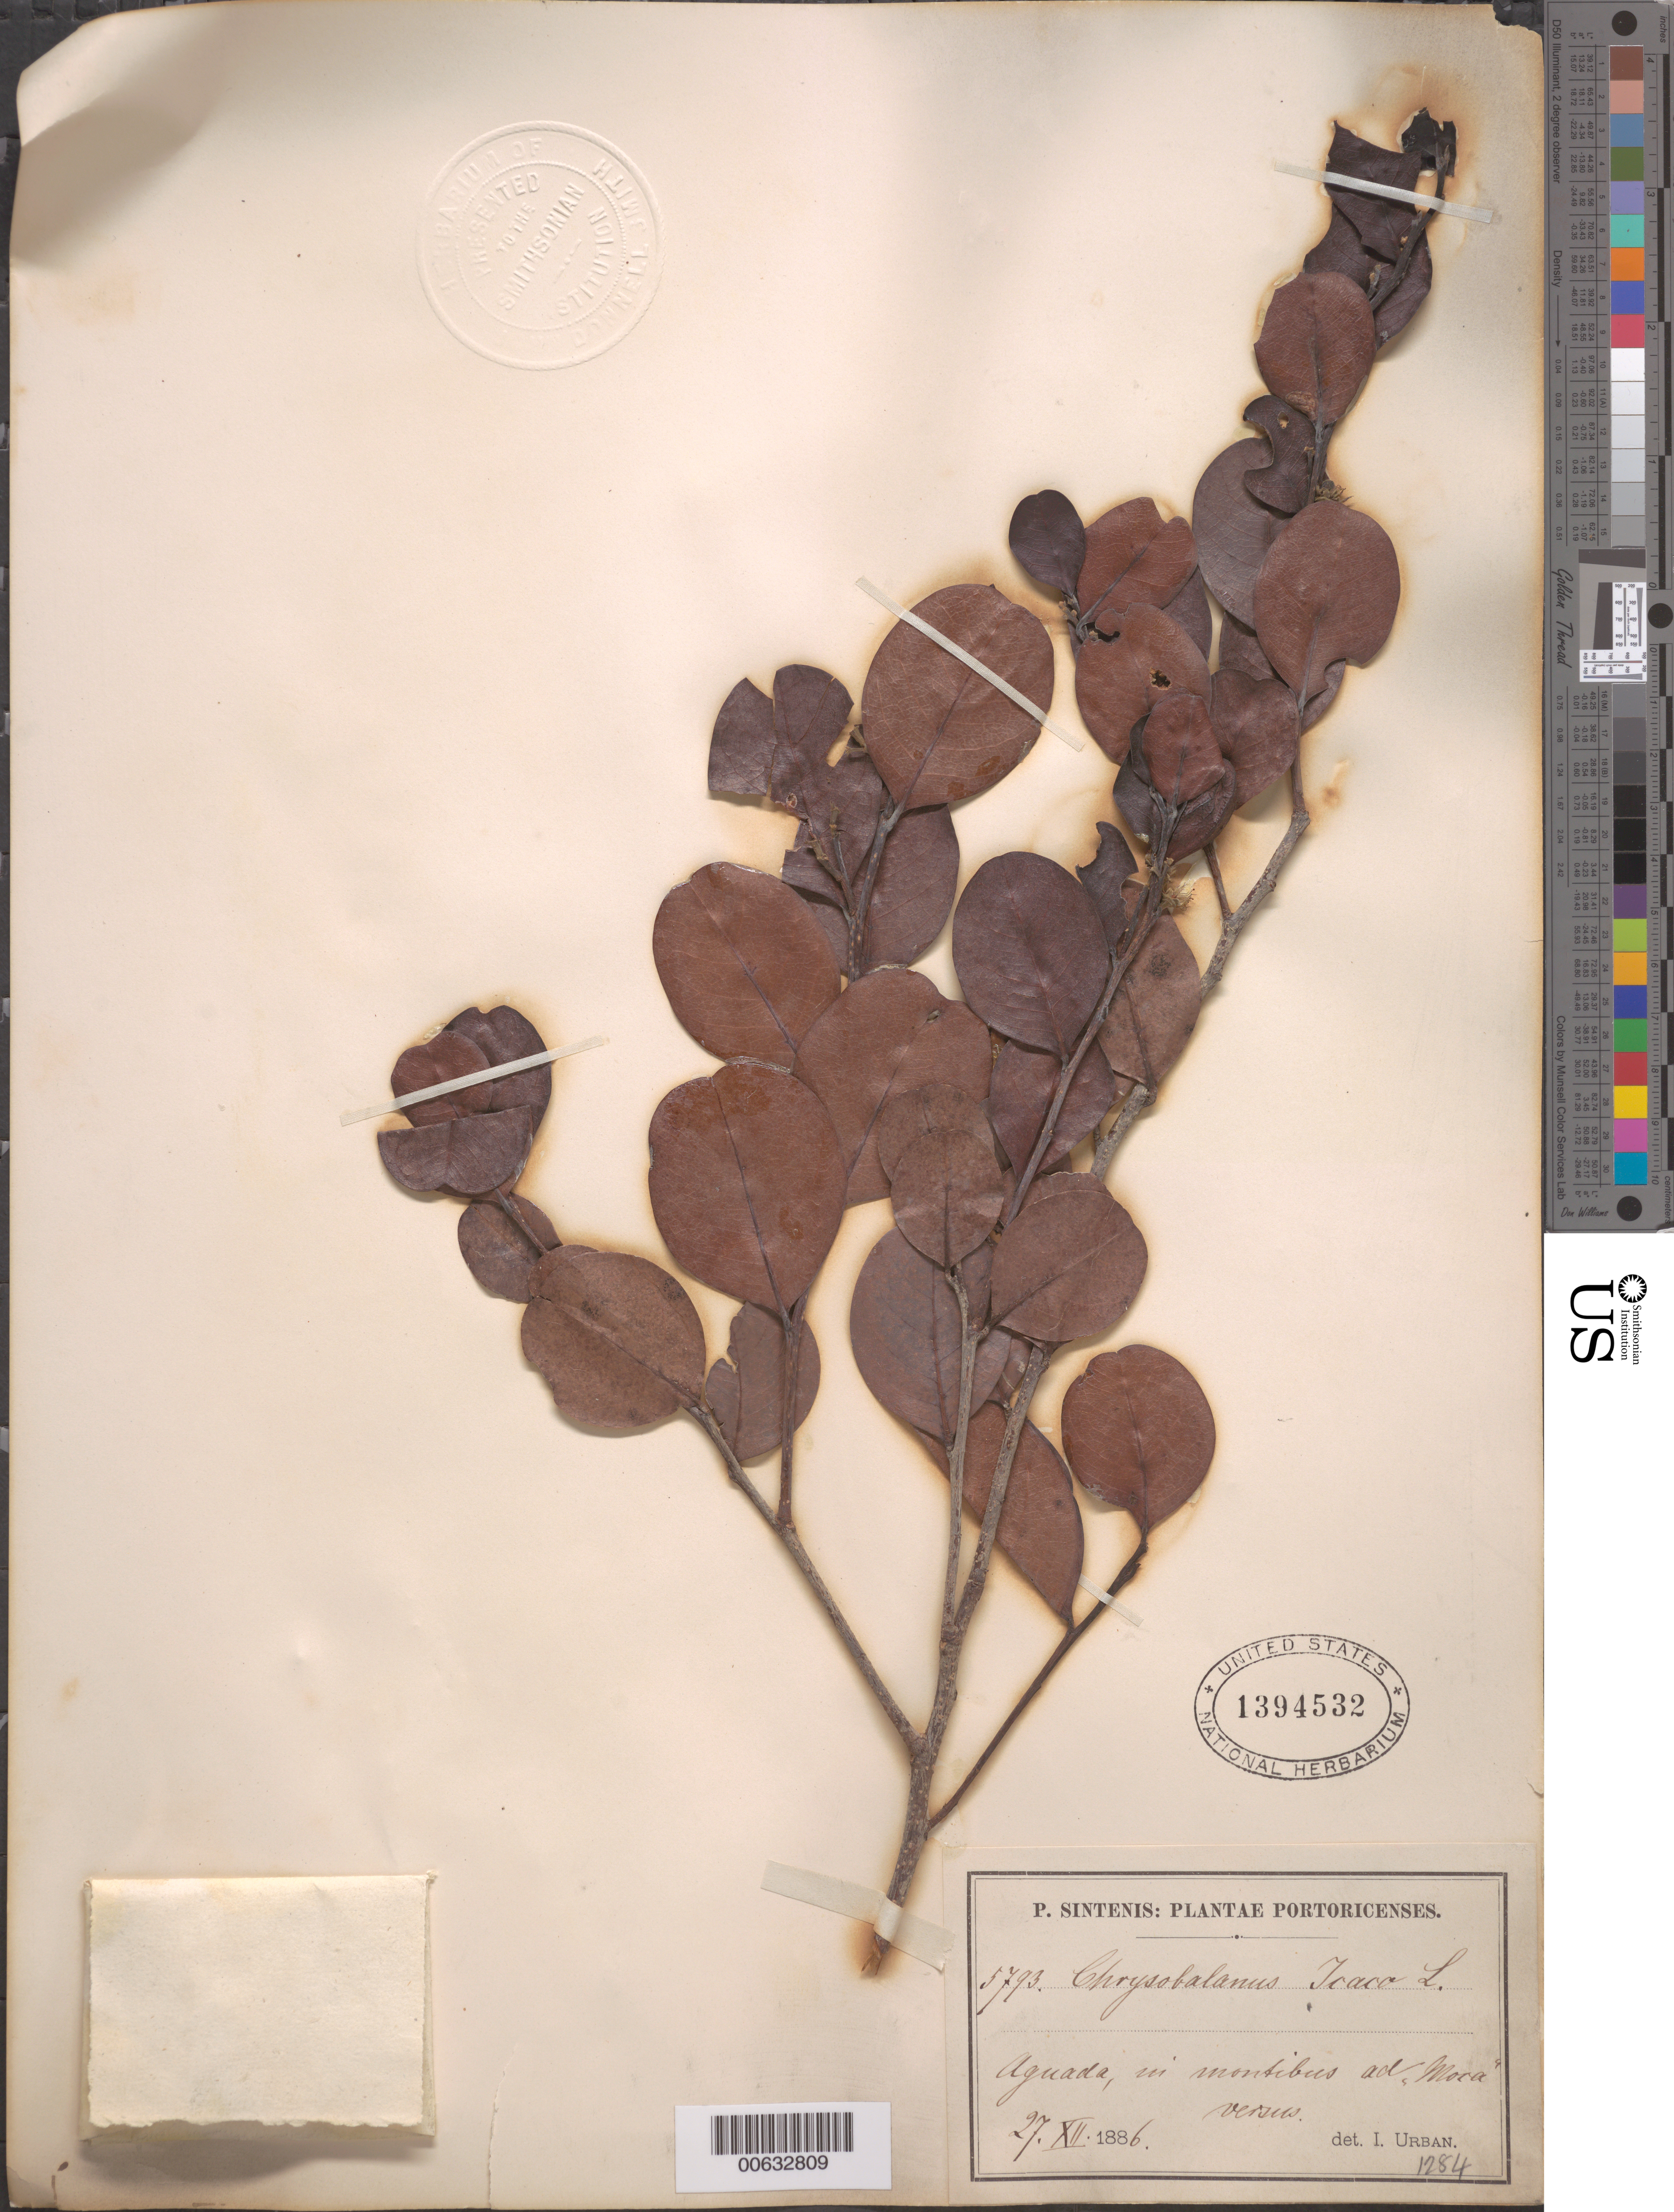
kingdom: Plantae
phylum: Tracheophyta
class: Magnoliopsida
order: Malpighiales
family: Chrysobalanaceae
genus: Chrysobalanus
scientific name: Chrysobalanus icaco var. pellocarpus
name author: (G. Mey.) Hook. f.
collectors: P. Sintenis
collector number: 5793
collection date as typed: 27 Dec 1886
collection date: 1886-12-27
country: Puerto Rico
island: Greater Antilles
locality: Aguada, in montibus ad 'Moca'.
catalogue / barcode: US 1394532